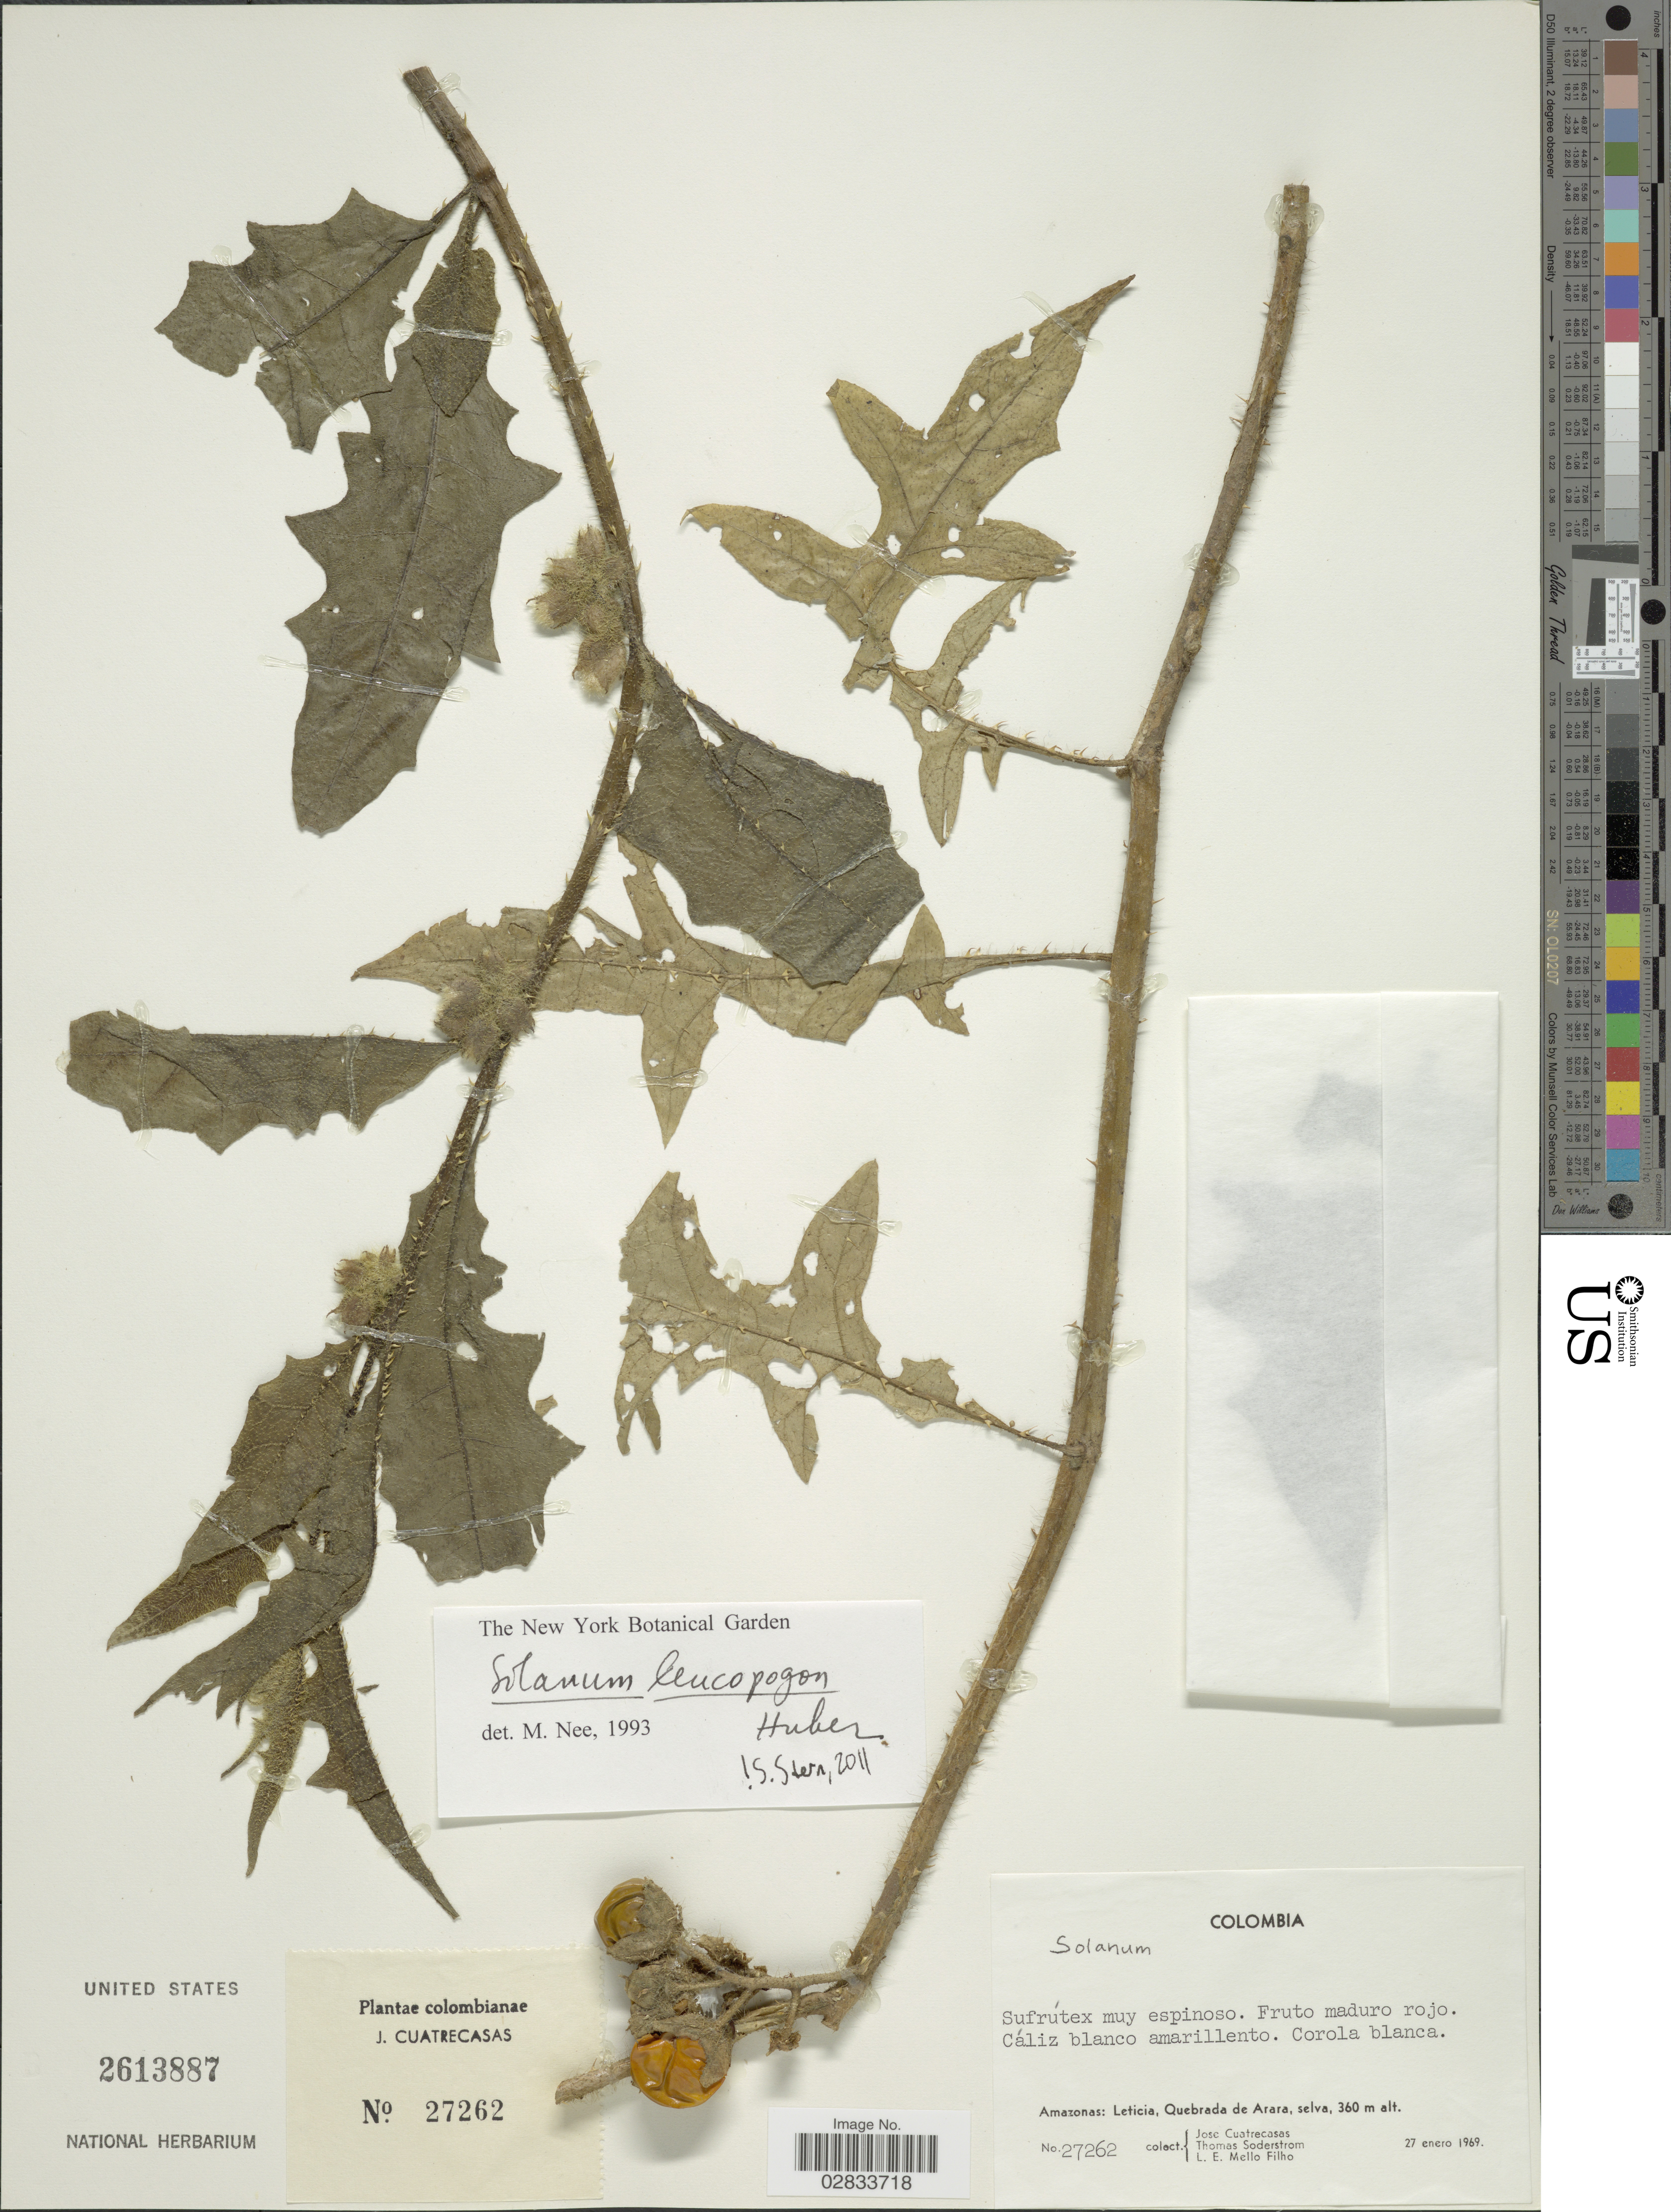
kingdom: Plantae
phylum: Tracheophyta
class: Magnoliopsida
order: Solanales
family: Solanaceae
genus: Solanum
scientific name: Solanum leucopogon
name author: Huber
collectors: J. Cuatrecasas, T. R. Soderstrom & L. Mello Filho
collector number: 27262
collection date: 1969-01-27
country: Colombia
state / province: Amazônas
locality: Amazonas: Leticia, Quebrada de Arara.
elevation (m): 360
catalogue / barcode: US 2613887